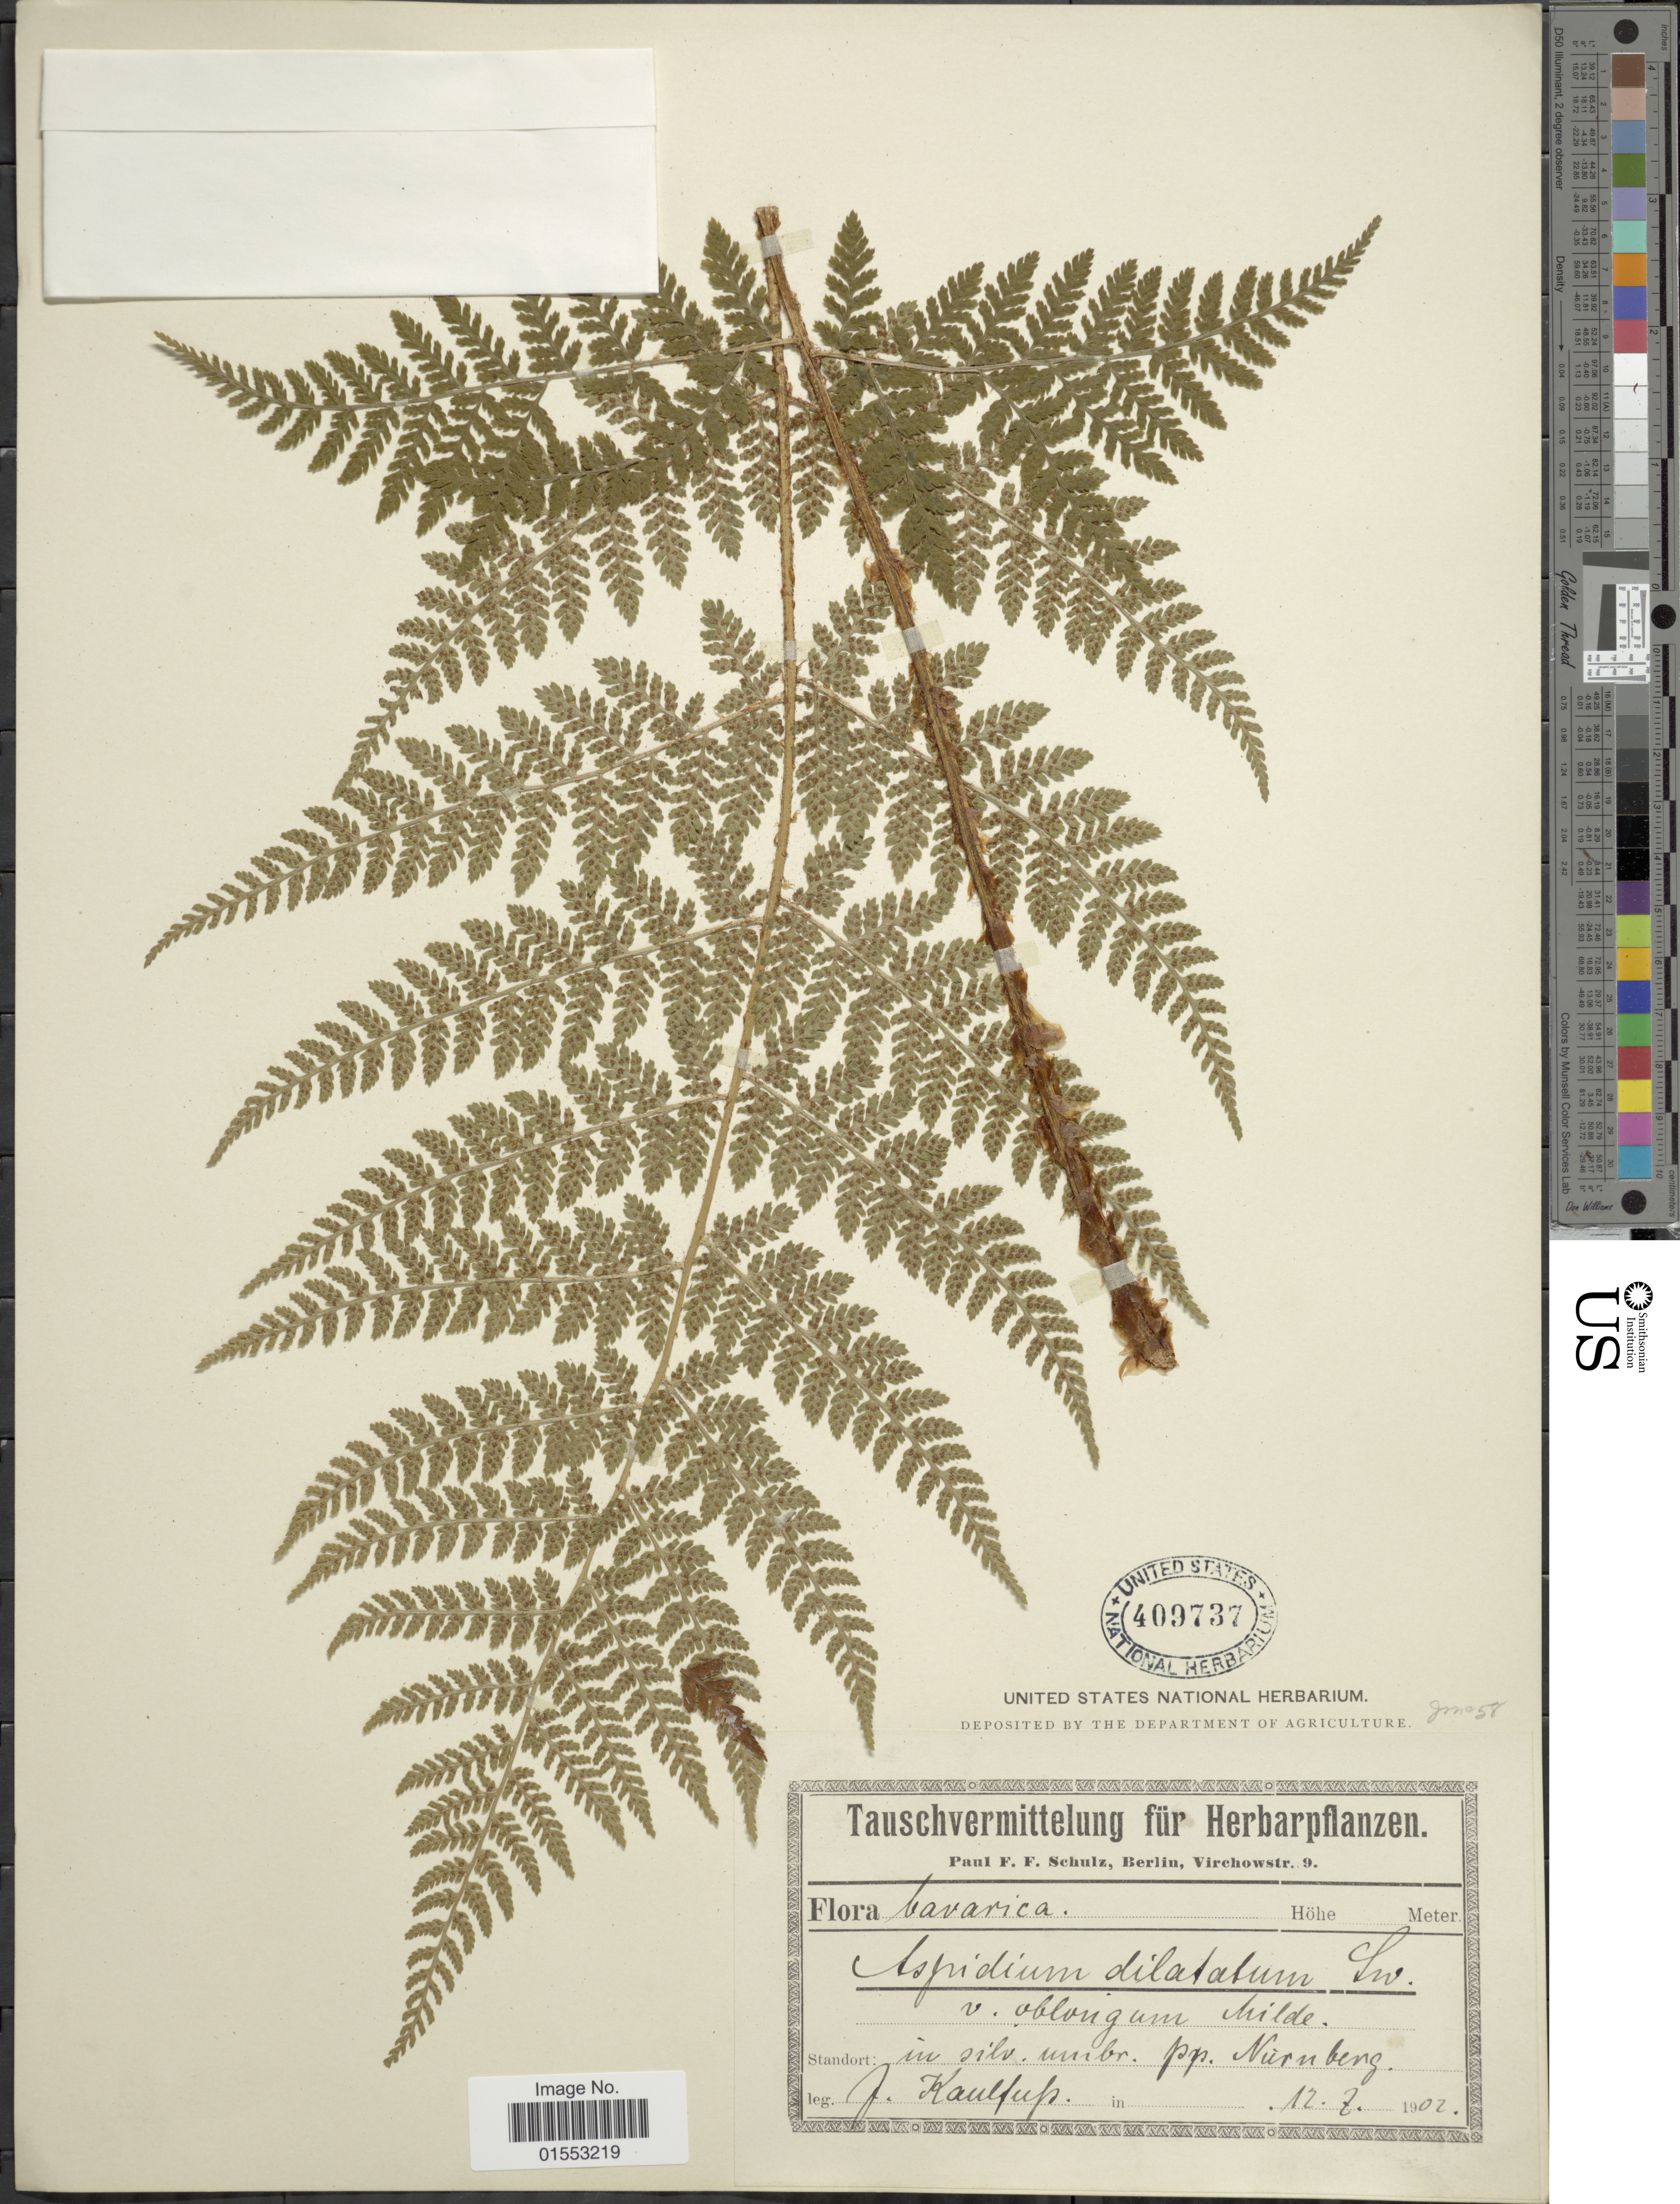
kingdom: Plantae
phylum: Tracheophyta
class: Polypodiopsida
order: Polypodiales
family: Dryopteridaceae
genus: Dryopteris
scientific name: Dryopteris dilatata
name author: (Hoffm.) A. Gray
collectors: T. Kaulfup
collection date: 1902-07-12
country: Germany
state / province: Bayern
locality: Bavarica. In silv. umbr. pp. Murnberg [interpreted]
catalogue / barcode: US 409737